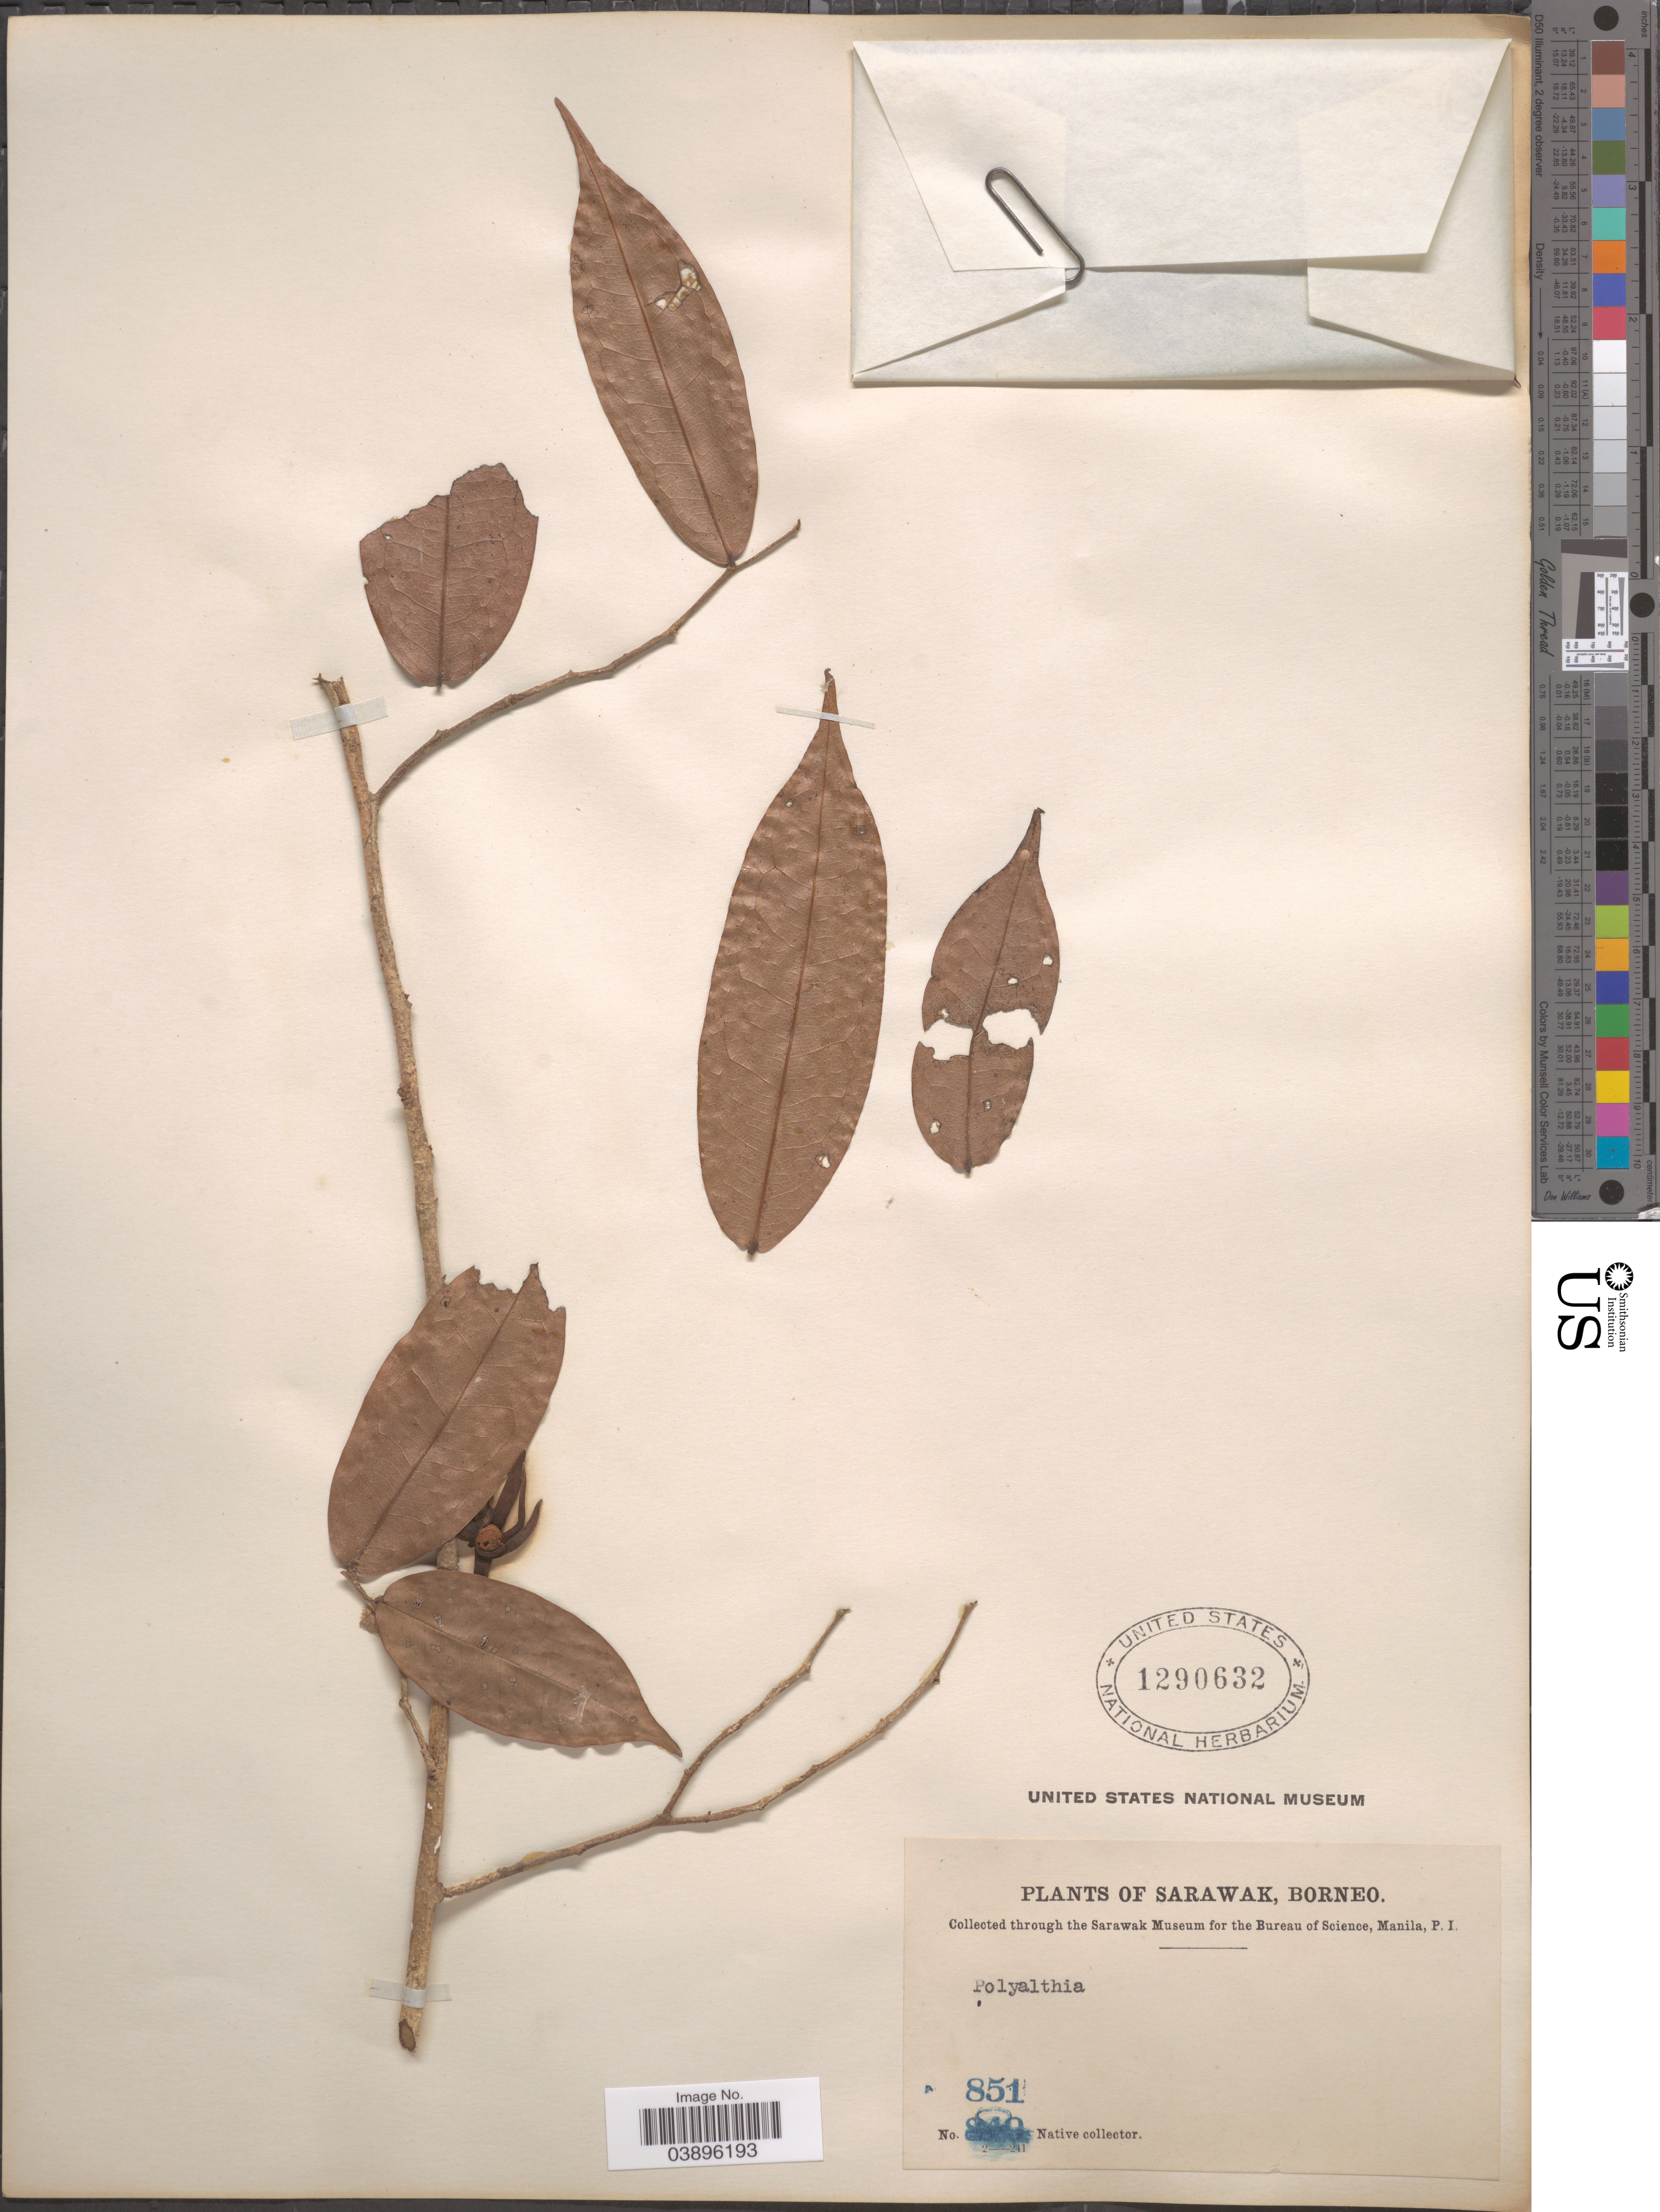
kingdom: Plantae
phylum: Tracheophyta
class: Magnoliopsida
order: Magnoliales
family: Annonaceae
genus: Polyalthia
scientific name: Polyalthia sp.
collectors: Native collector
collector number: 851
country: Malaysia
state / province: Sarawak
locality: Borneo.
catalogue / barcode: US 1290632